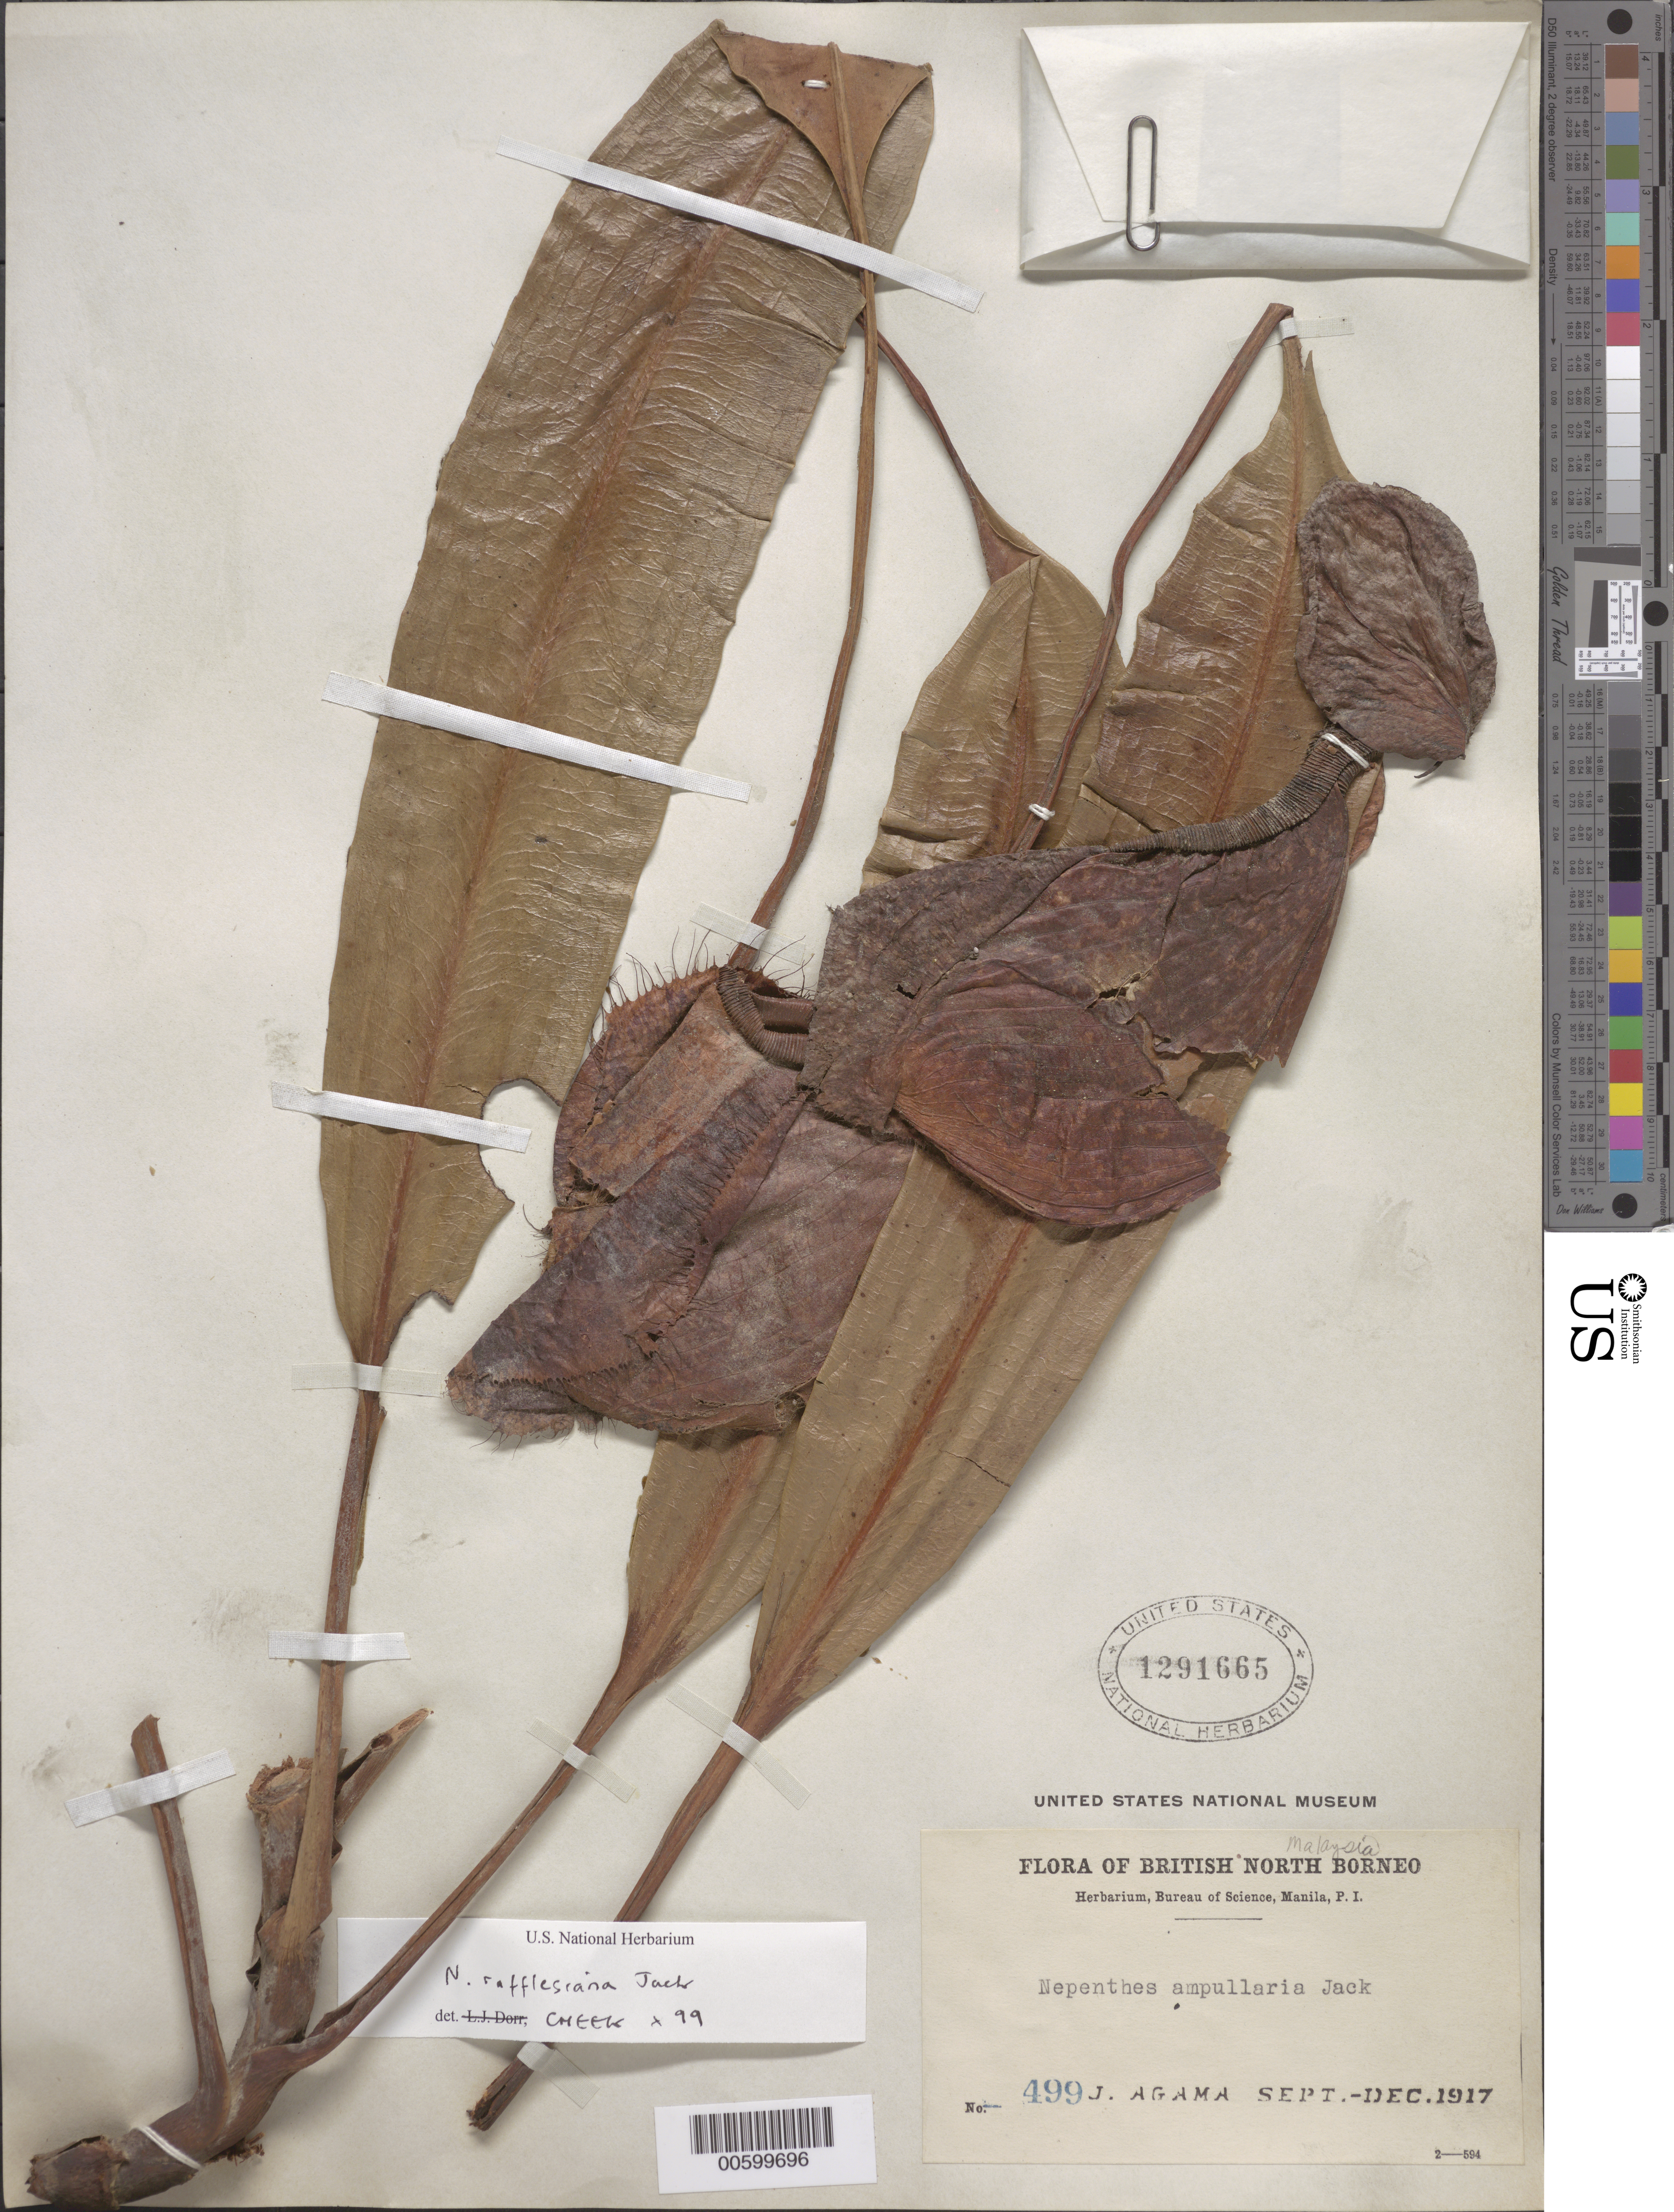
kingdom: Plantae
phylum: Tracheophyta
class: Magnoliopsida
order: Caryophyllales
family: Nepenthaceae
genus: Nepenthes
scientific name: Nepenthes rafflesiana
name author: Jack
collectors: J. Agama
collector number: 499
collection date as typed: Sep 1917 to -- Dec 1917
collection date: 1917-09/1917-12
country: Malaysia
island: Borneo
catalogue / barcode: US 1291665